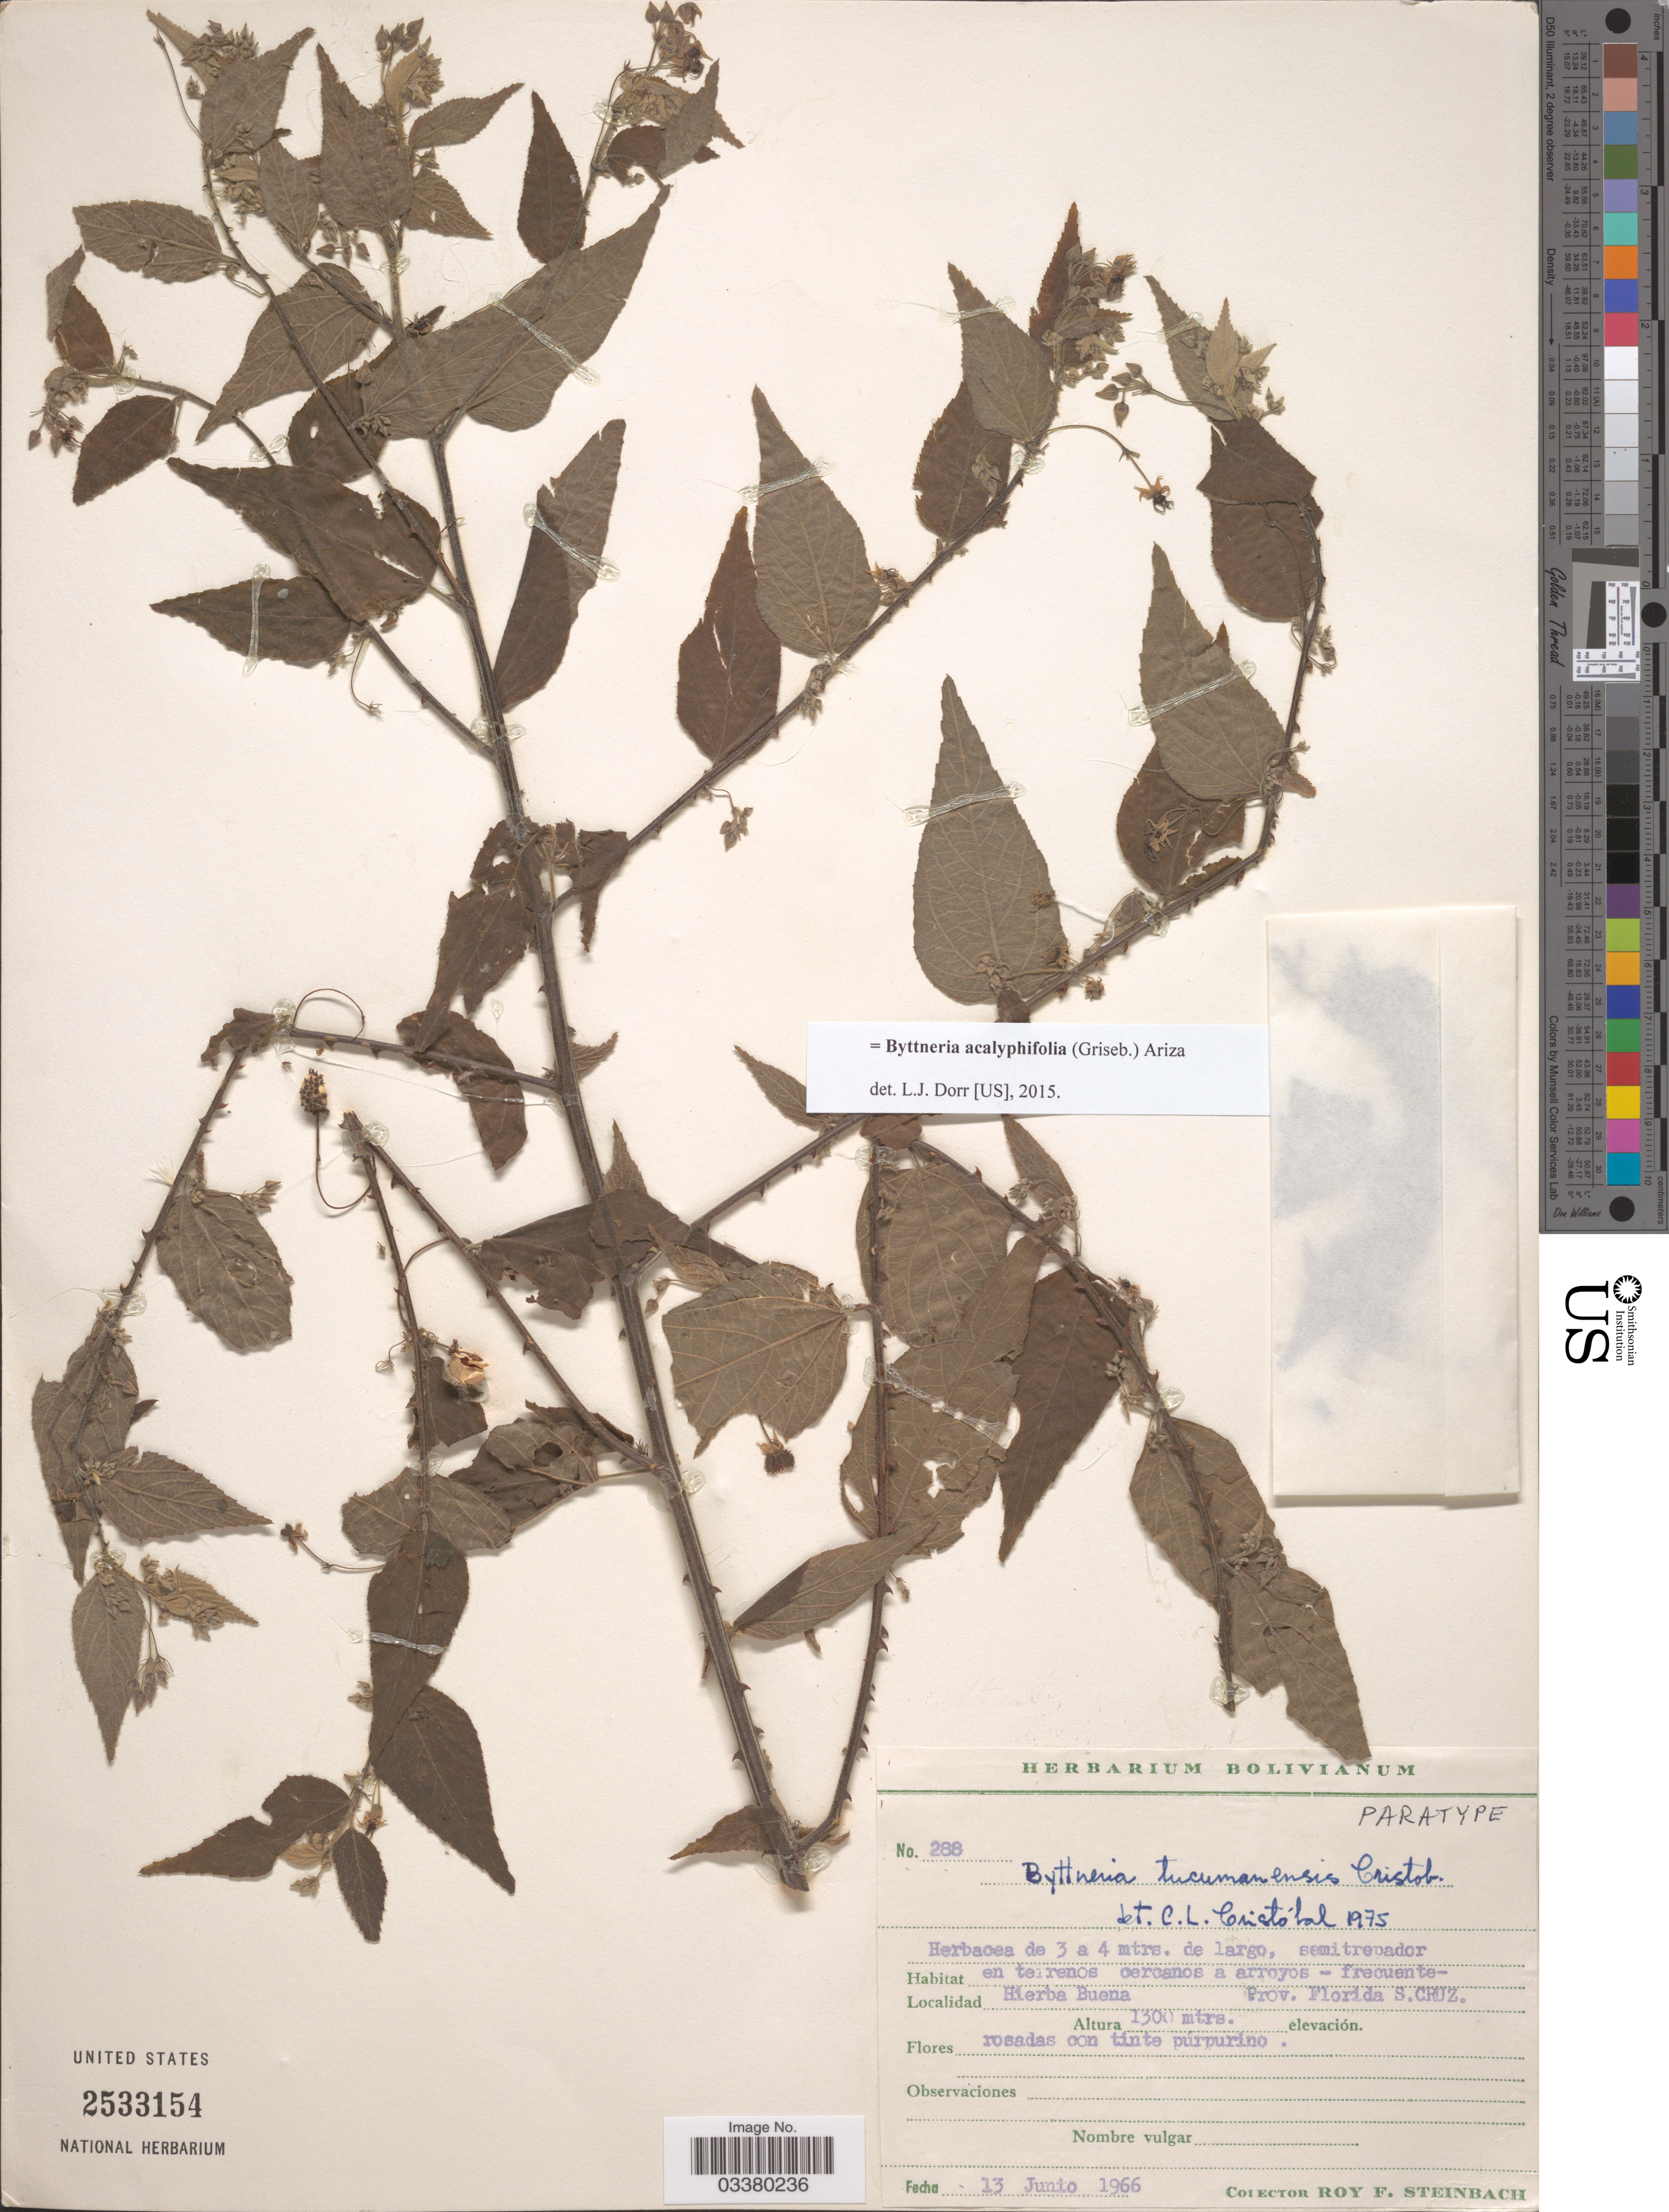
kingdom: Plantae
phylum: Tracheophyta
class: Magnoliopsida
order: Malvales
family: Malvaceae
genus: Byttneria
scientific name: Byttneria acalyphifolia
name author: (Griseb.) Ariza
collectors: R. F. Steinbach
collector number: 288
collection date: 1966-06-13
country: Bolivia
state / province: Santa Cruz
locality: Hierba Buena Prov. Florida S. Cruz.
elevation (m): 1300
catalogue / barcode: US 2533154